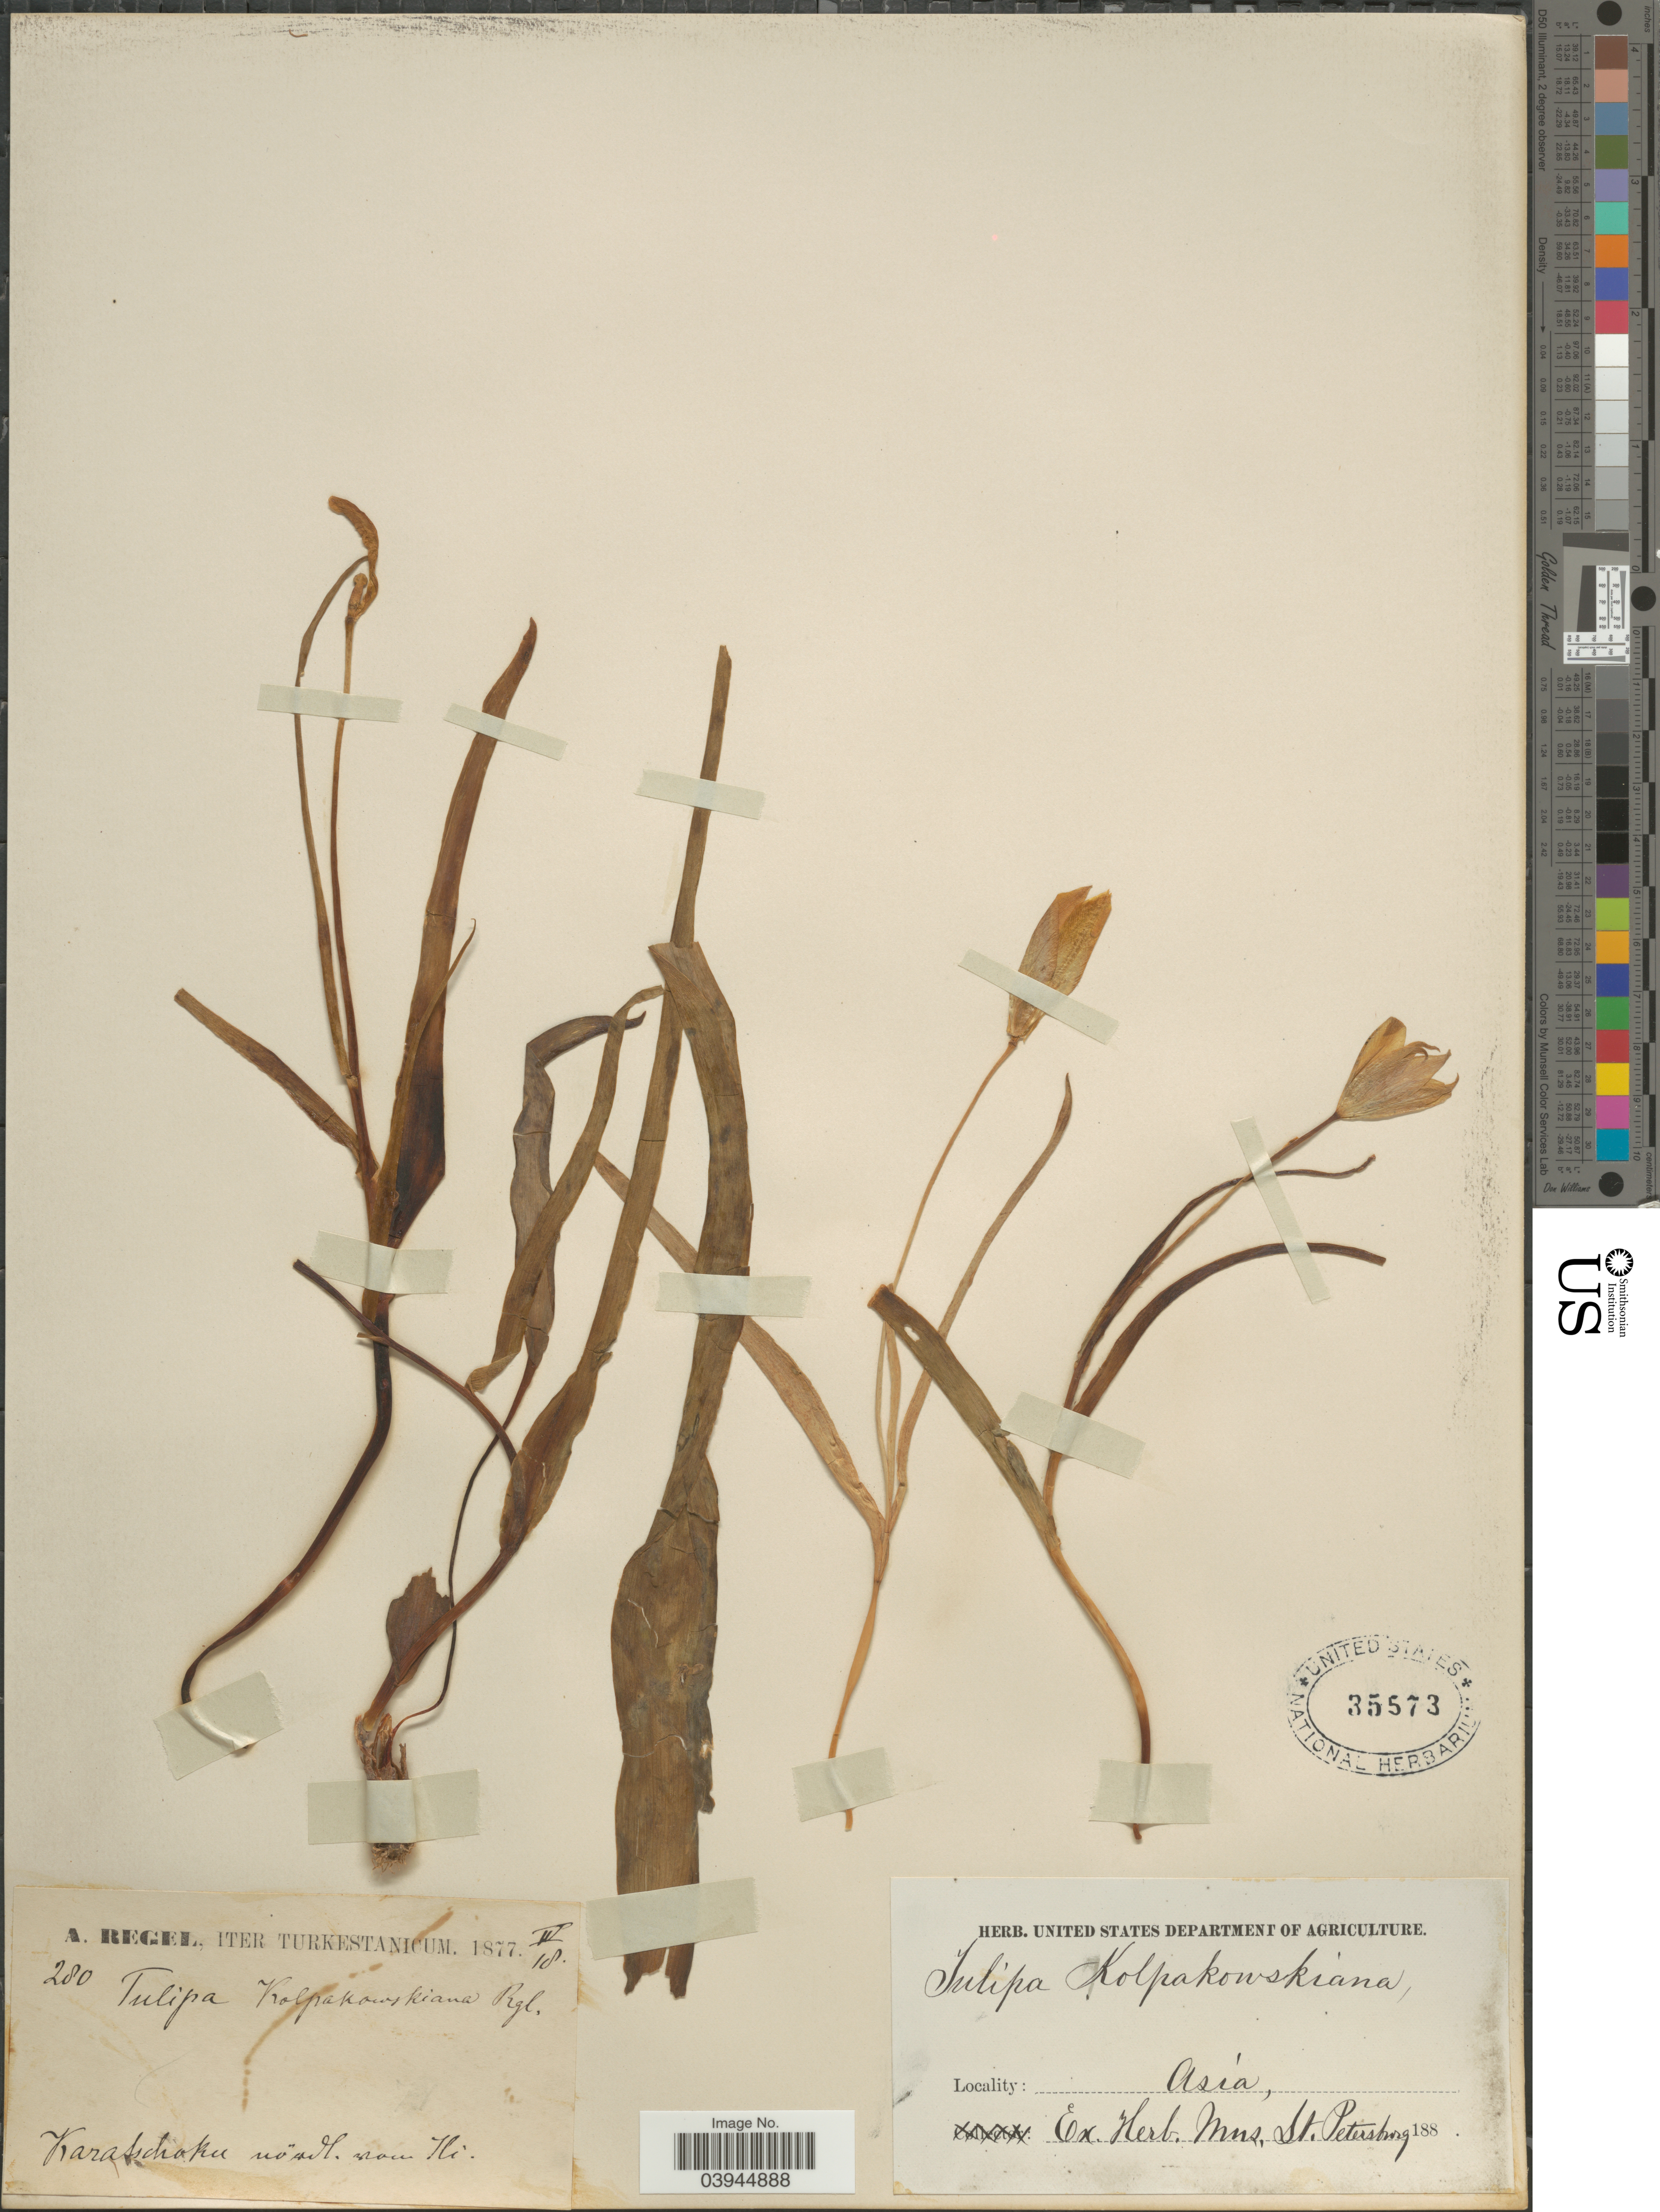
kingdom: Plantae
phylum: Tracheophyta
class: Liliopsida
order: Liliales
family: Liliaceae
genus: Tulipa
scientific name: Tulipa kolpakowskiana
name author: Regel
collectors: A. Regel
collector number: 280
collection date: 1877-04-18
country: Kyrgyzstan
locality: Iter Turkestanicum. Karatschoku nö adl. nan [interpreted] Ili [interpreted]. Asia.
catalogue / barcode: US 35573